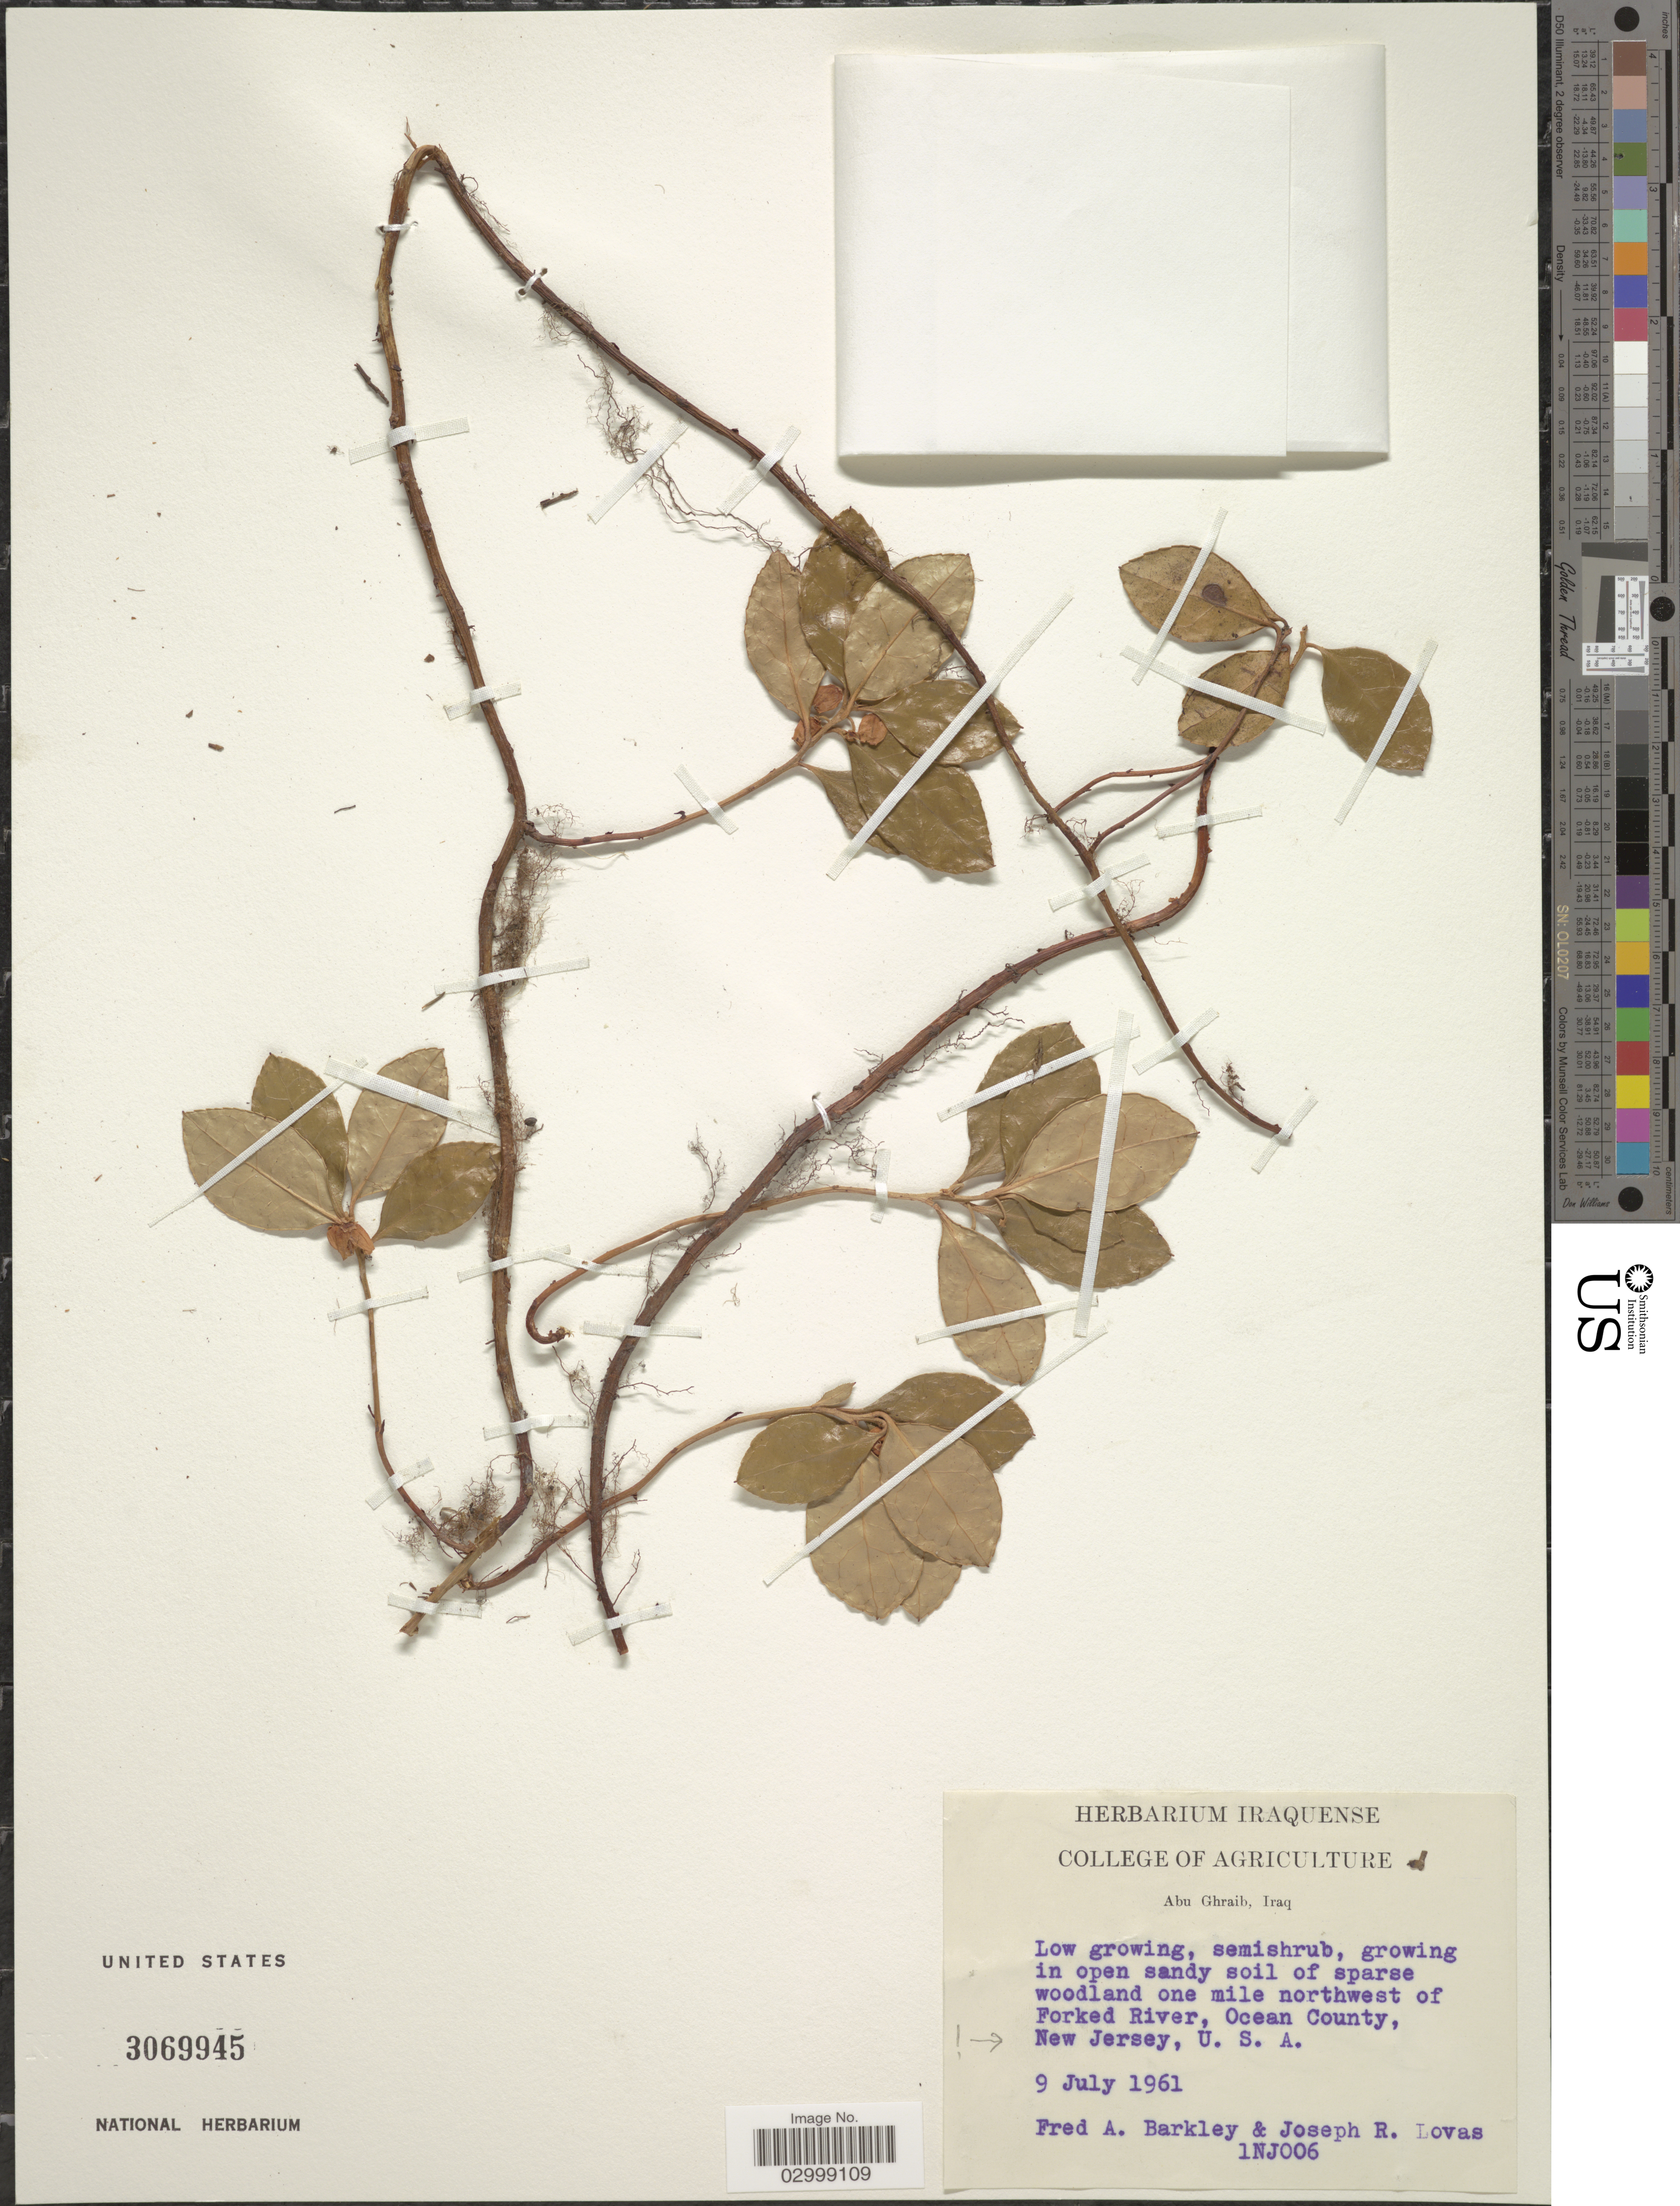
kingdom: Plantae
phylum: Tracheophyta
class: Magnoliopsida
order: Ericales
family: Ericaceae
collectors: F. A. Barkley & J. Lovas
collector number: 1NJ006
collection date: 1961-07-09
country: United States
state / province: New Jersey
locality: Woodland one mile northwest of Forked River, Ocean County, New Jersey.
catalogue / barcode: US 3069945